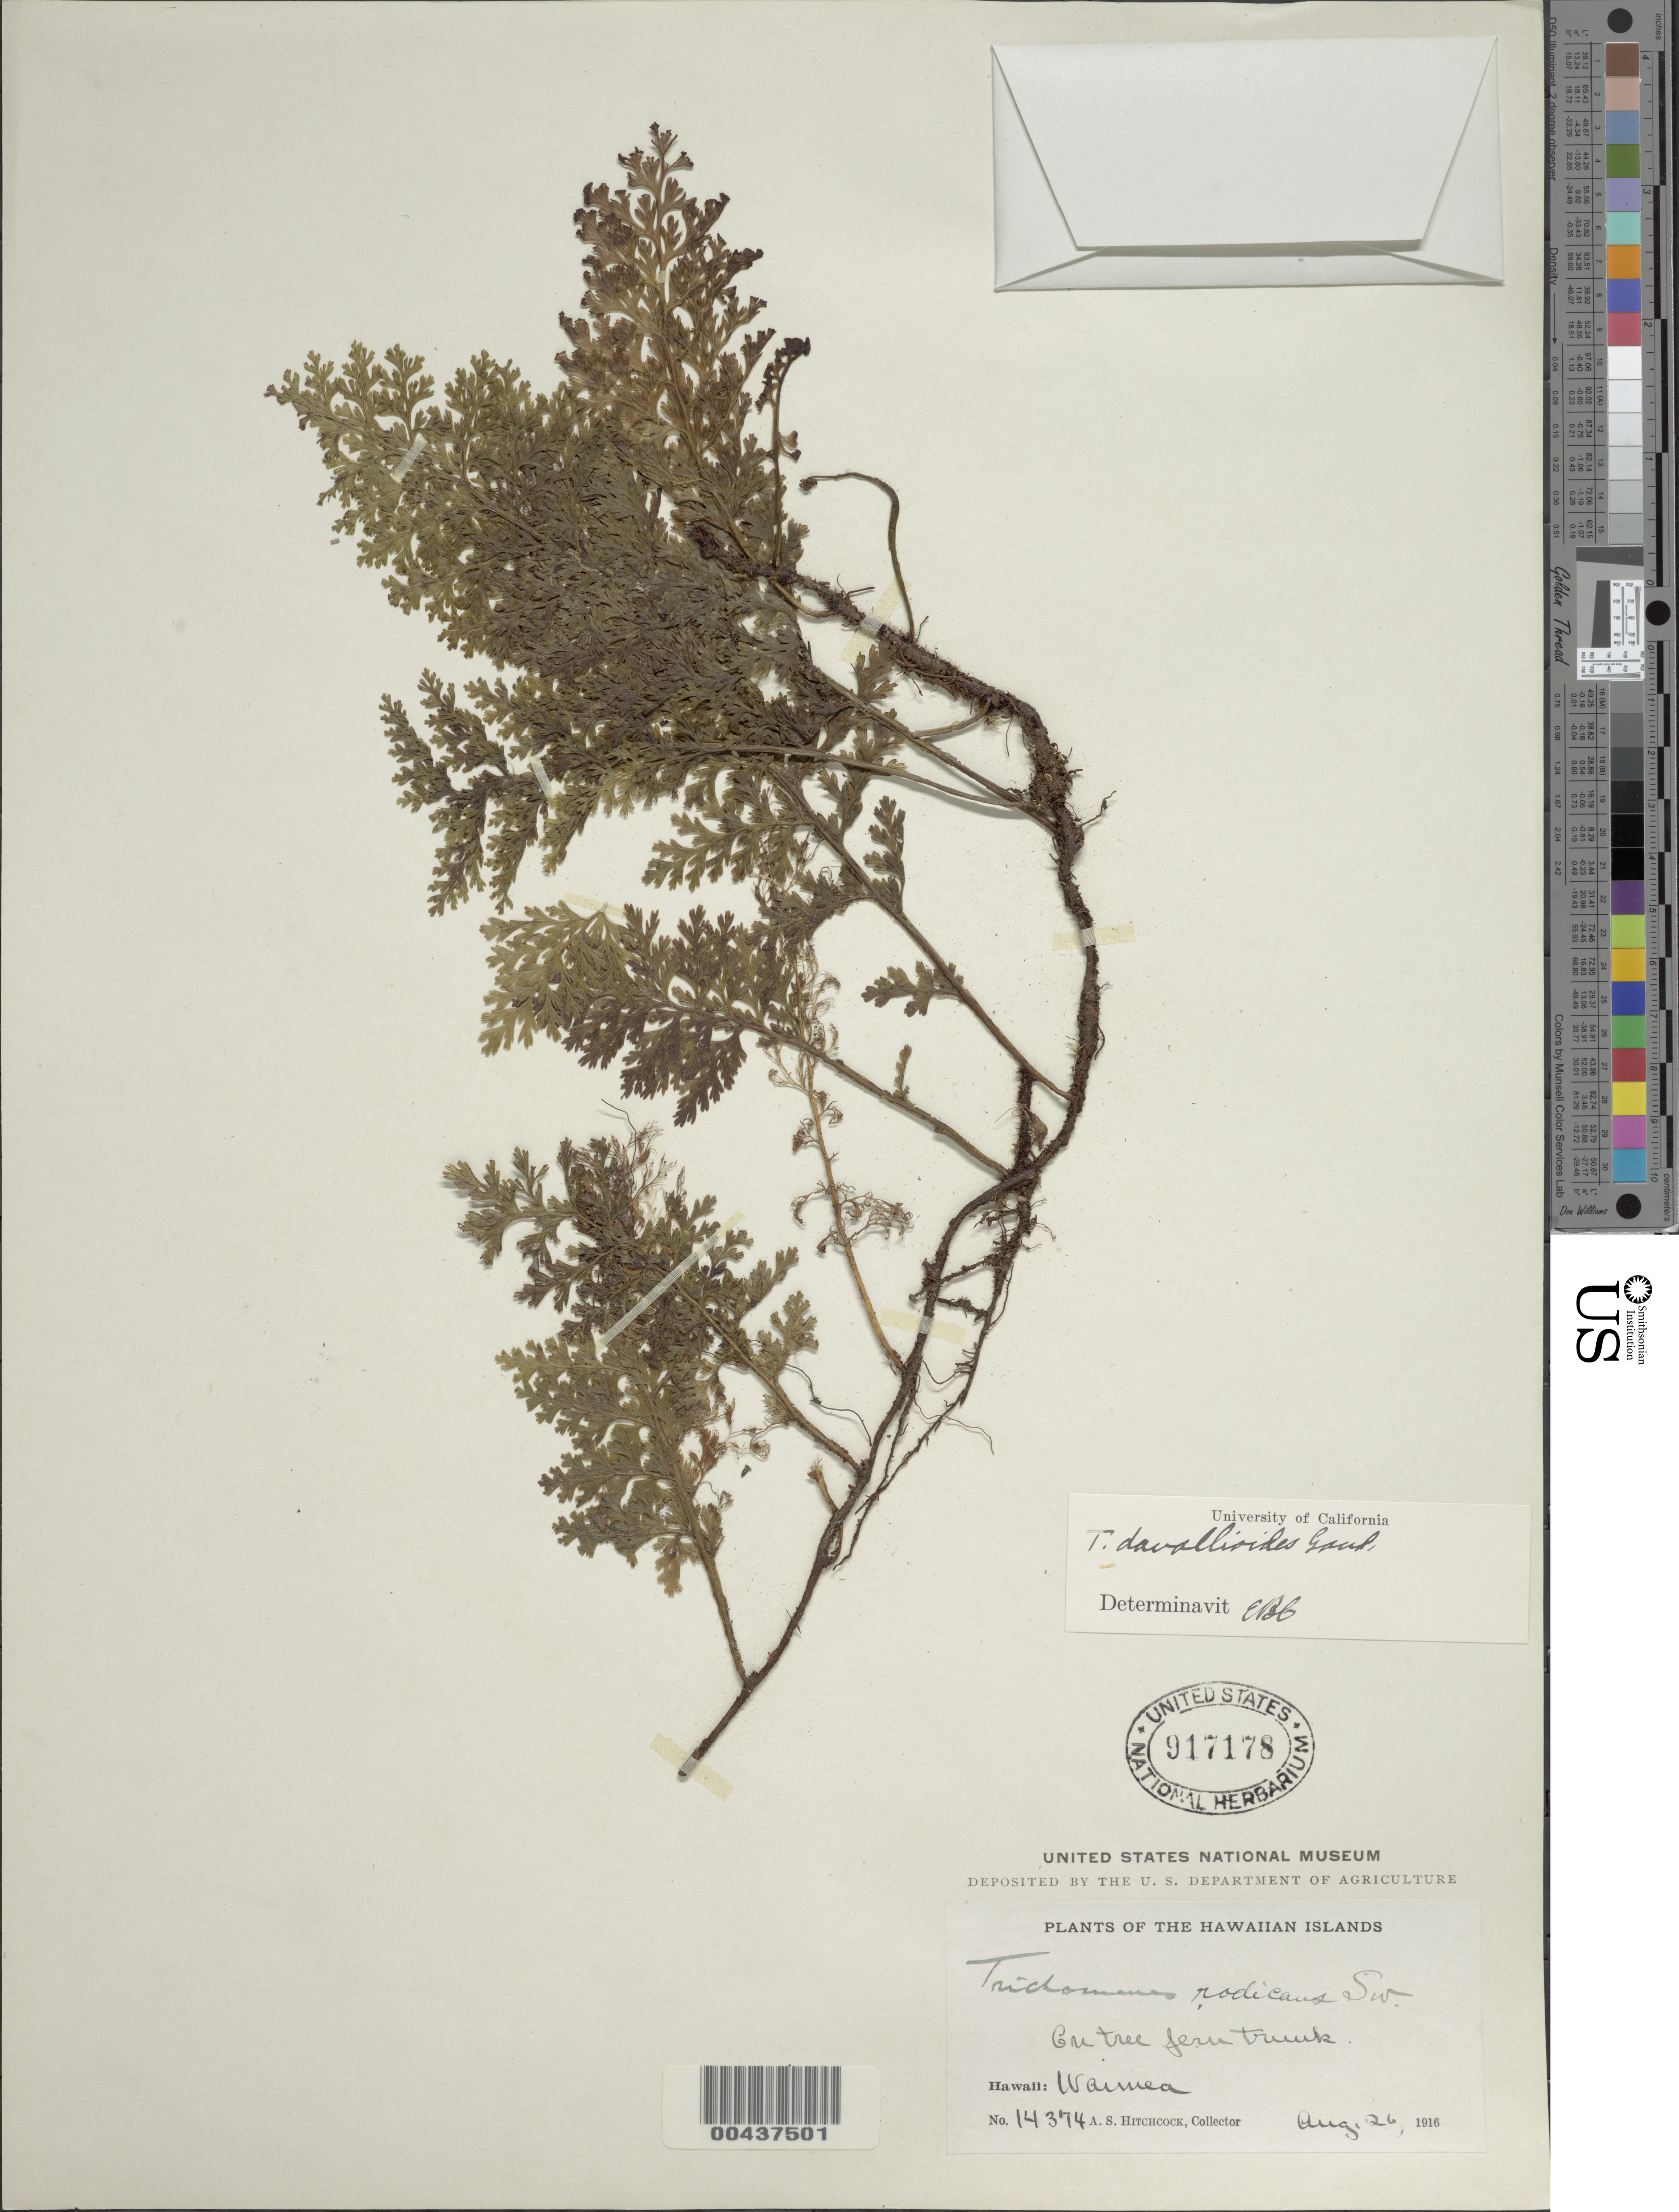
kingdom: Plantae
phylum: Tracheophyta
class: Polypodiopsida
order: Hymenophyllales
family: Hymenophyllaceae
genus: Vandenboschia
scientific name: Vandenboschia davallioides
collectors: A. S. Hitchcock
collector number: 14374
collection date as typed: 26 Aug 1916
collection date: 1916-08-26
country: United States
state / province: Hawaii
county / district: Hawaii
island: Hawaii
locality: Waimea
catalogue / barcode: US 917178